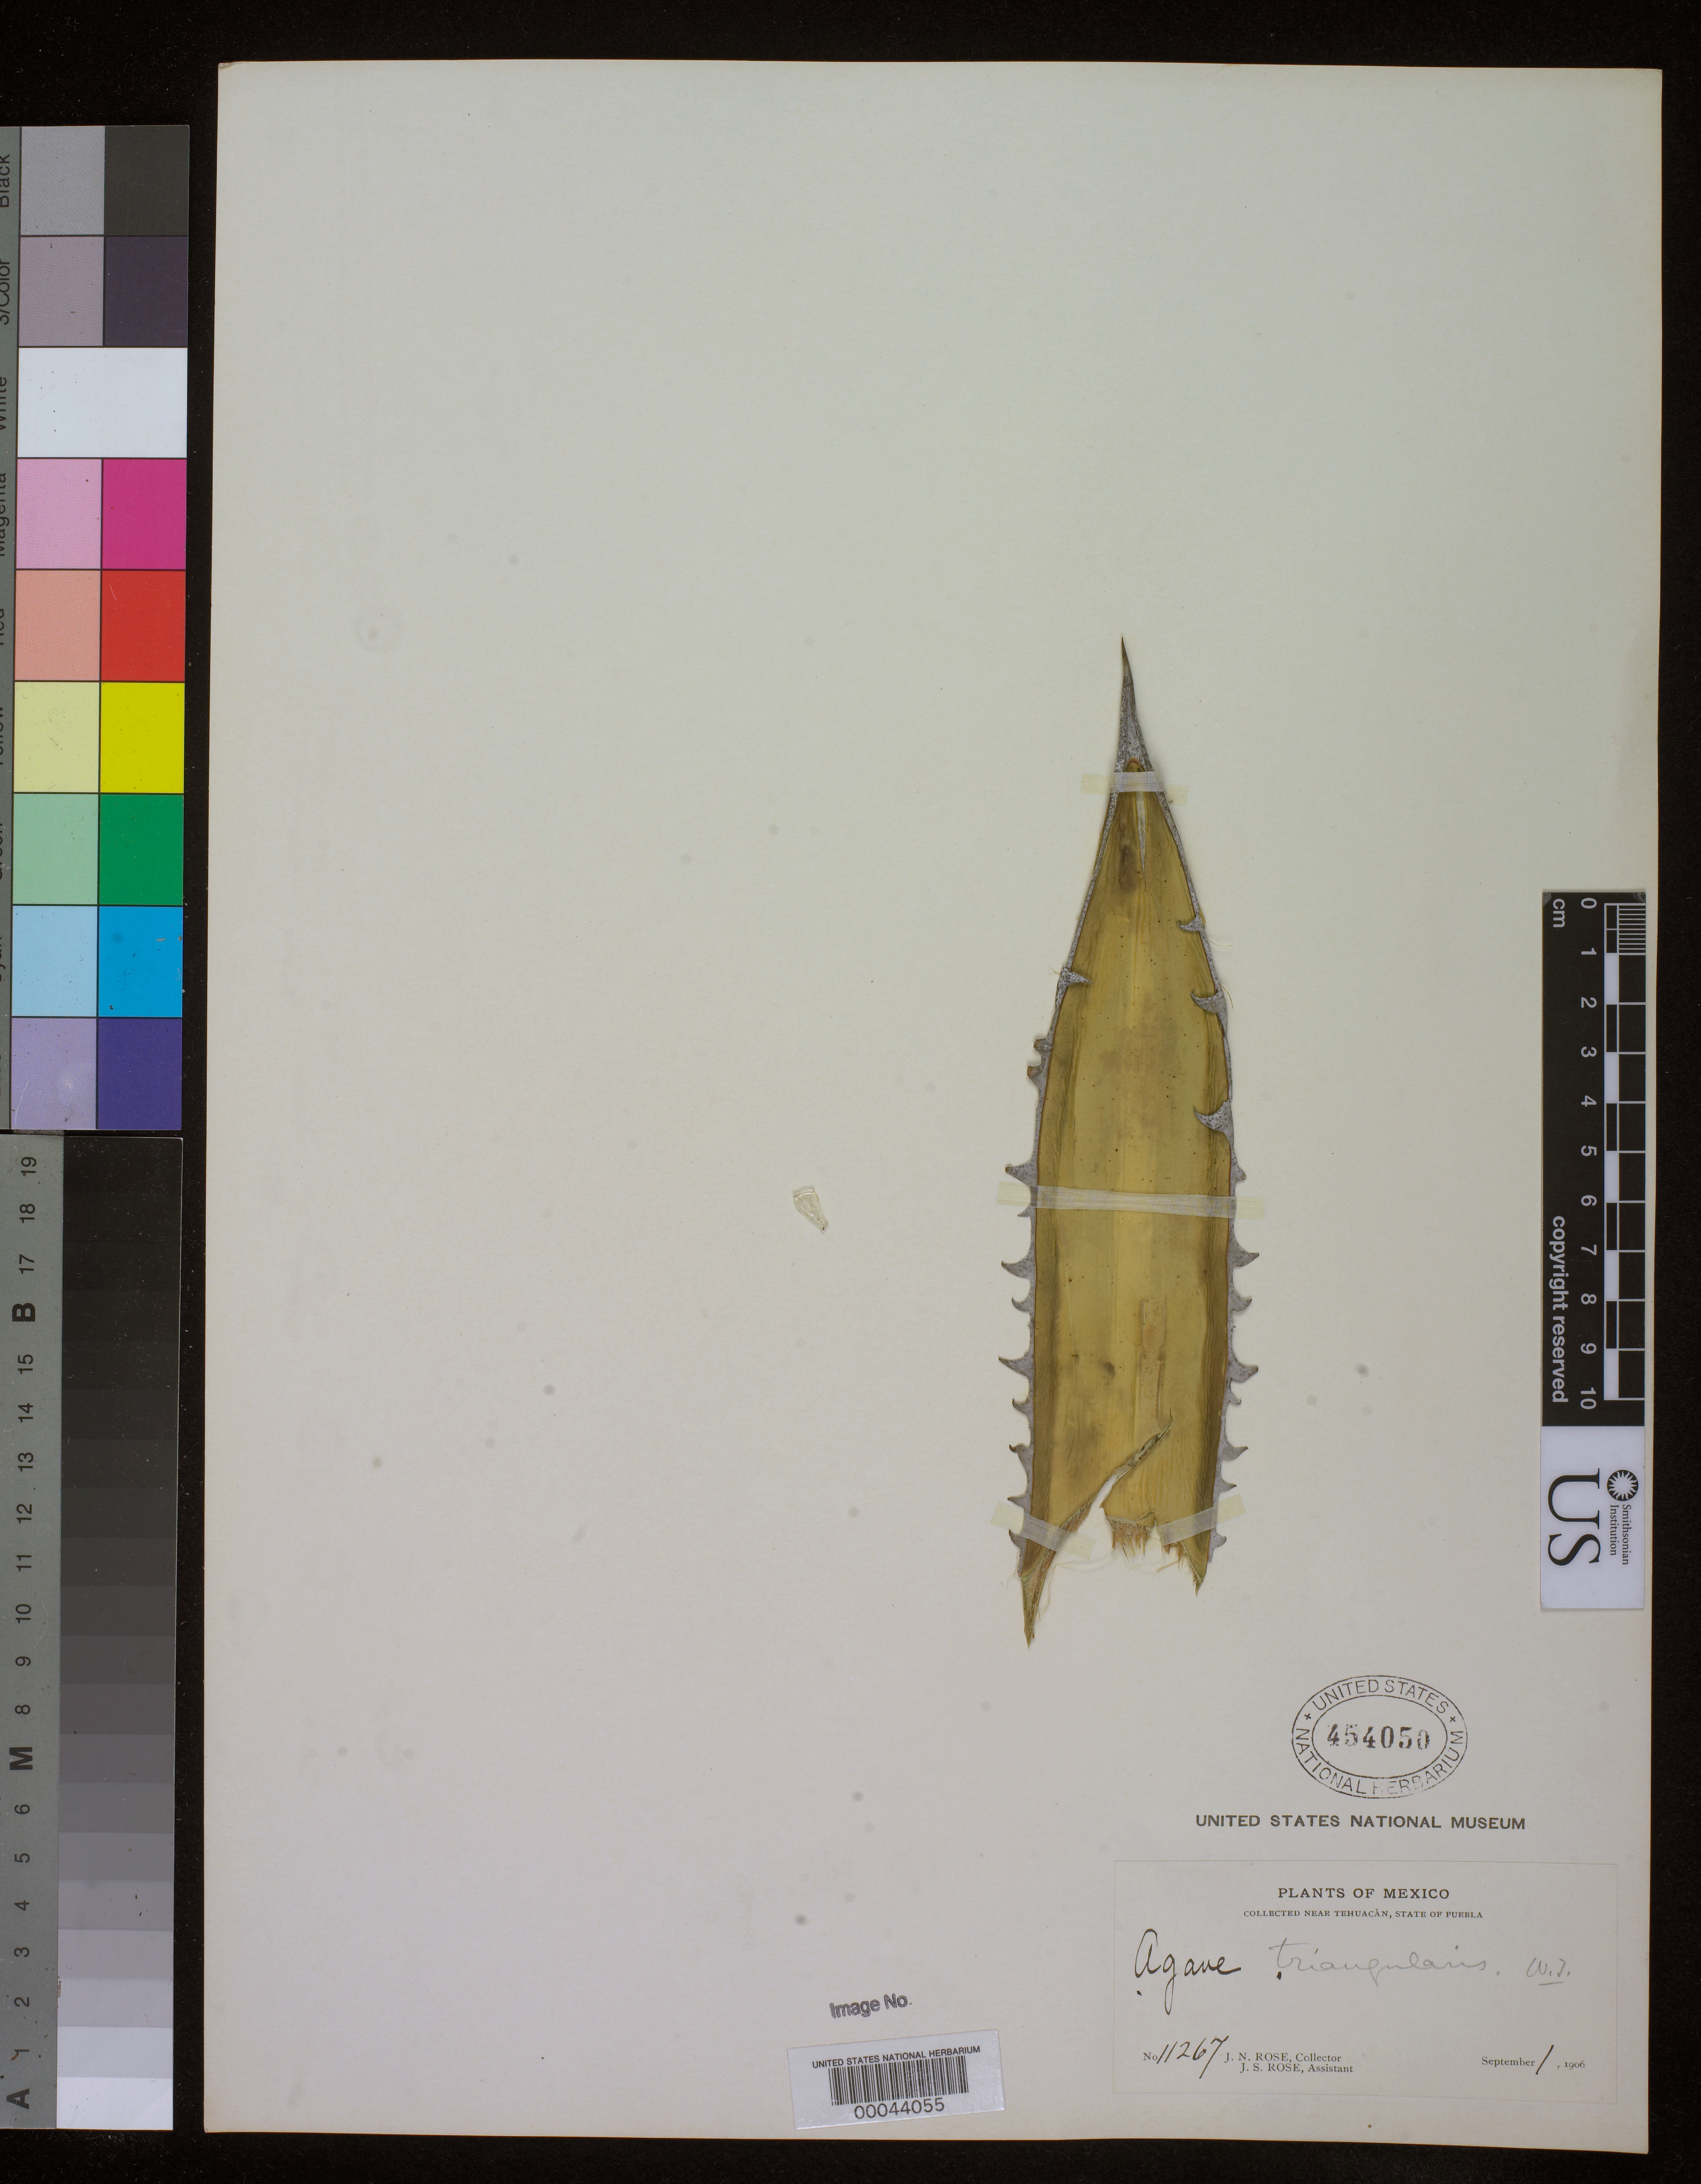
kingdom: Plantae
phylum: Tracheophyta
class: Liliopsida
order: Asparagales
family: Asparagaceae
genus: Agave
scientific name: Agave ghiesbrechtii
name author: K. Koch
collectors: J. N. Rose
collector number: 11267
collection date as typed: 01 Sep 1906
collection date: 1906-09-01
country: Mexico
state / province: Puebla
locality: Near Tehuacan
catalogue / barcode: US 454050